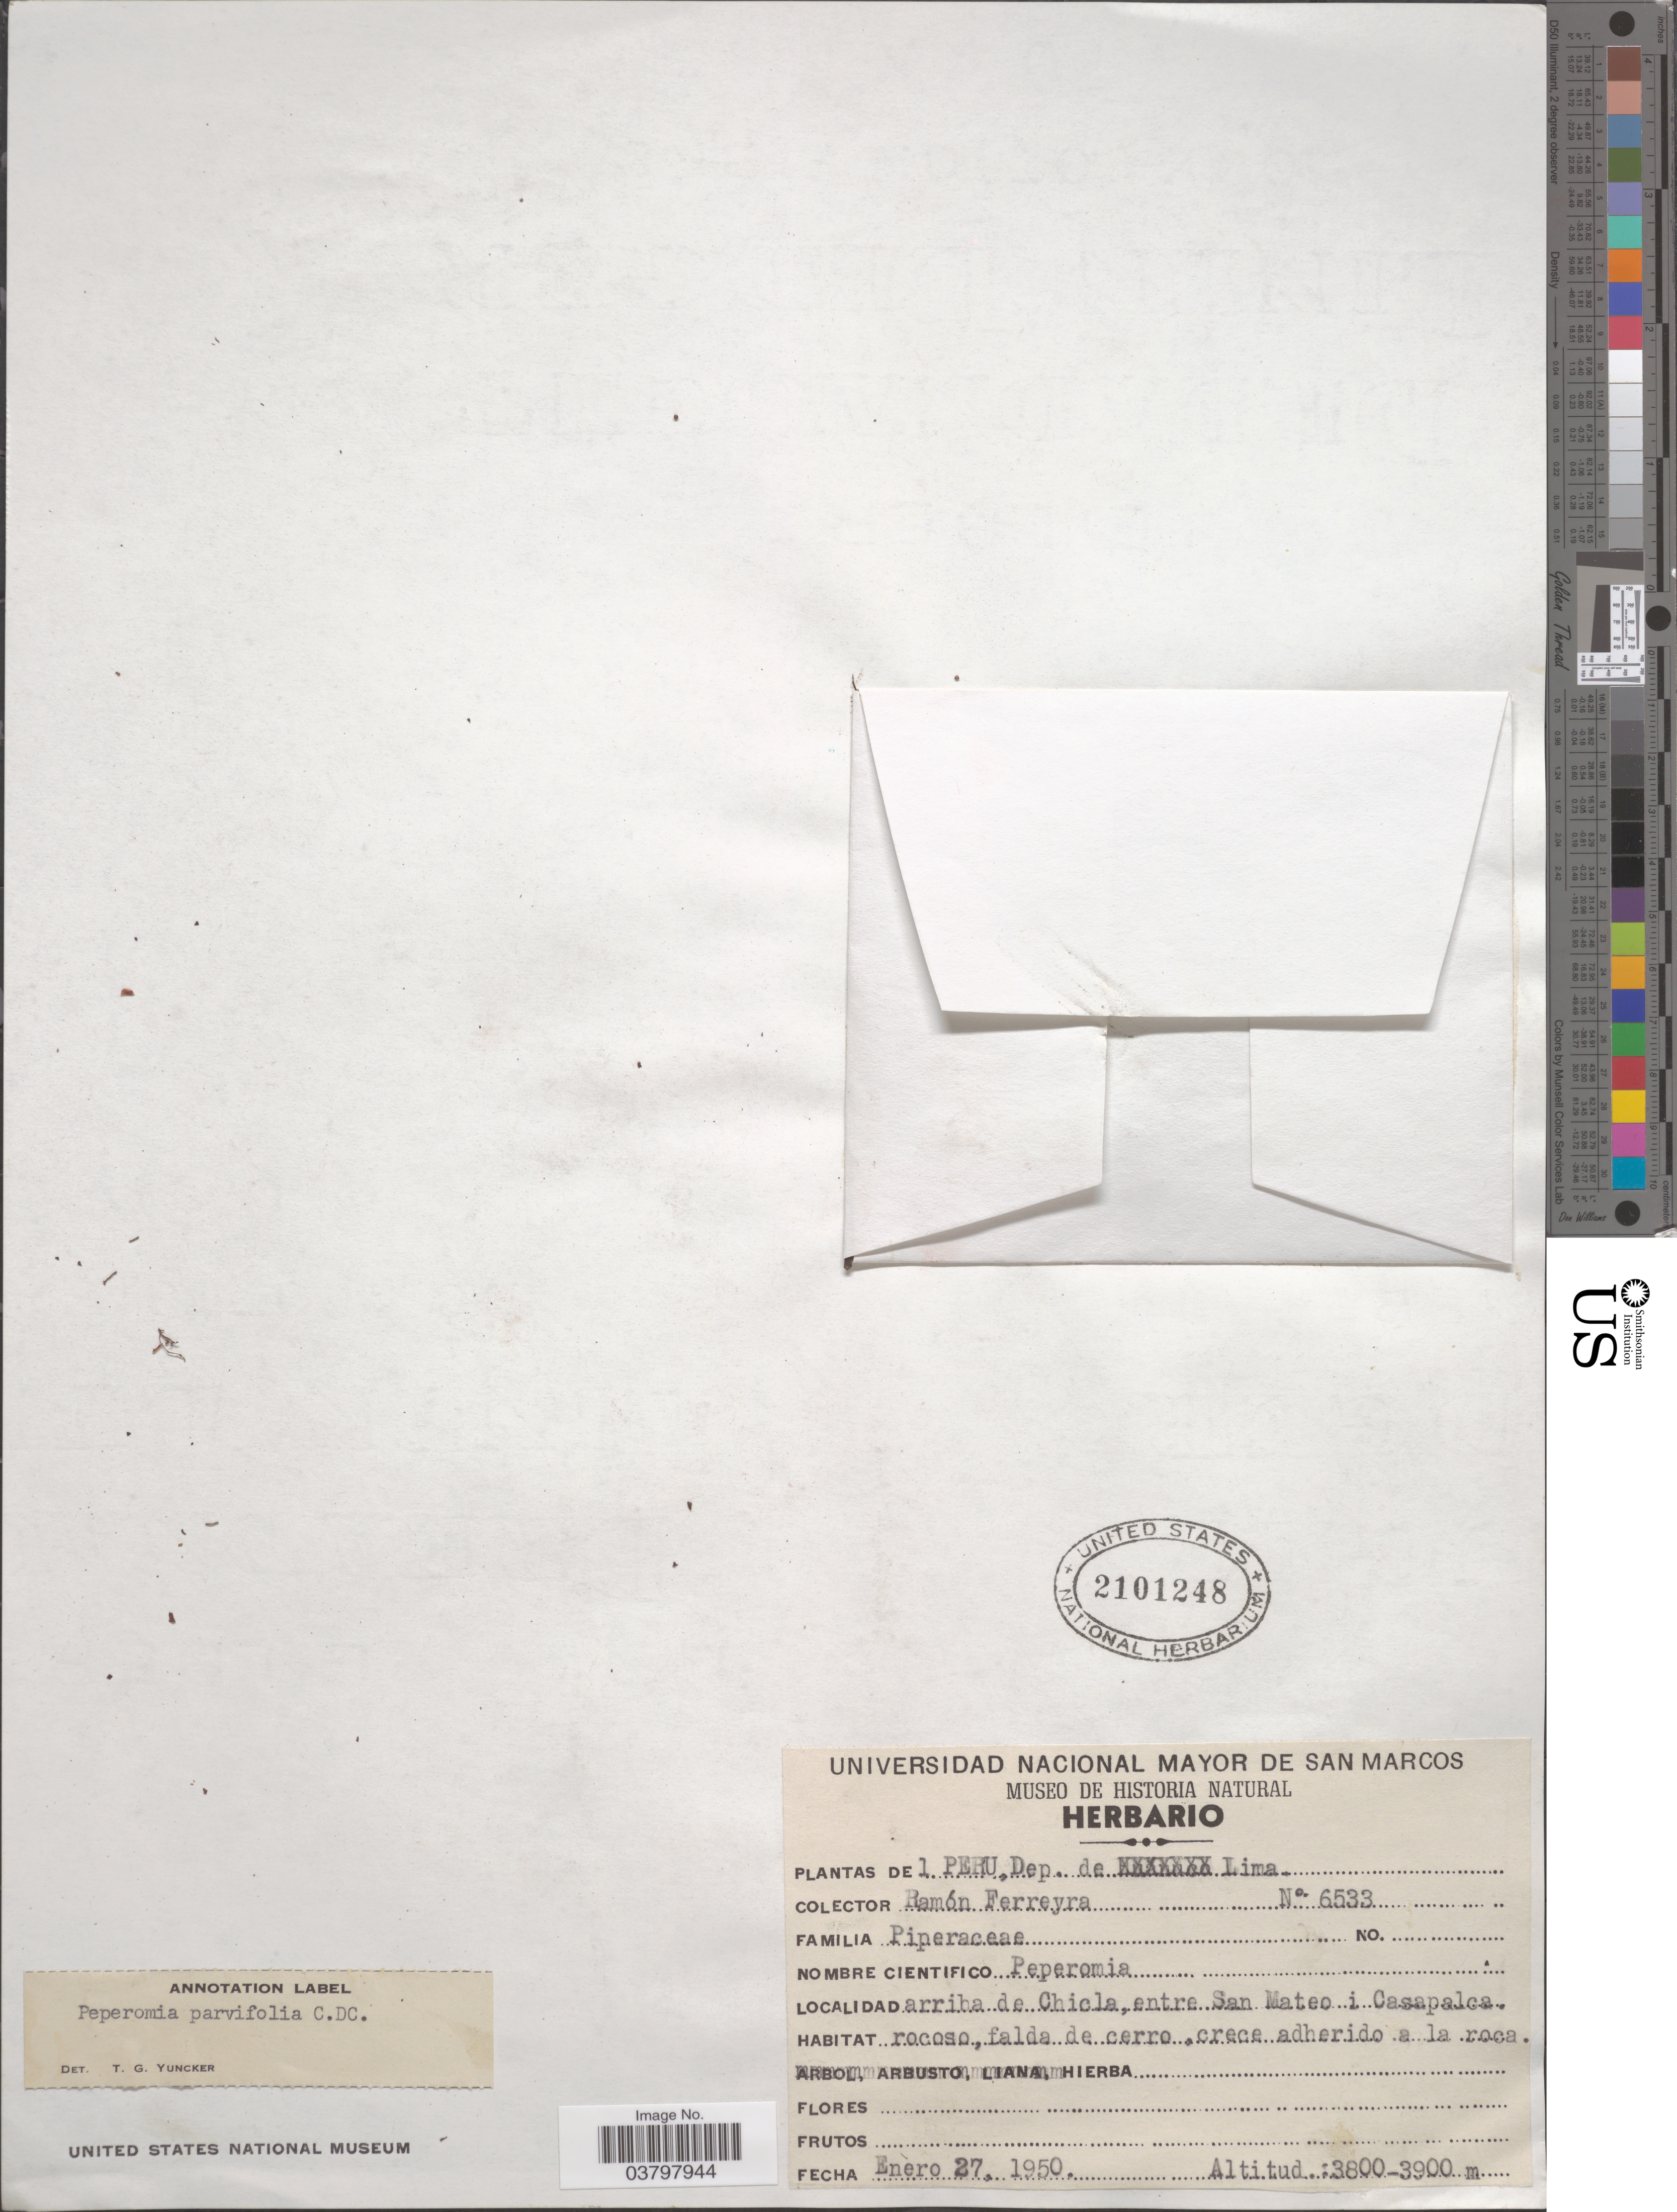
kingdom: Plantae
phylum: Tracheophyta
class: Magnoliopsida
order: Piperales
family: Piperaceae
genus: Peperomia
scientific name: Peperomia parvifolia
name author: C. DC.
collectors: R. A. Ferreyra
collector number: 6533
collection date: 1950-01-27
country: Peru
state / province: Lima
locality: Dep. de Lima. Arriba de Chicla, entre San Mateo i Casapalca.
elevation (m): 3800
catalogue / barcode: US 2101248